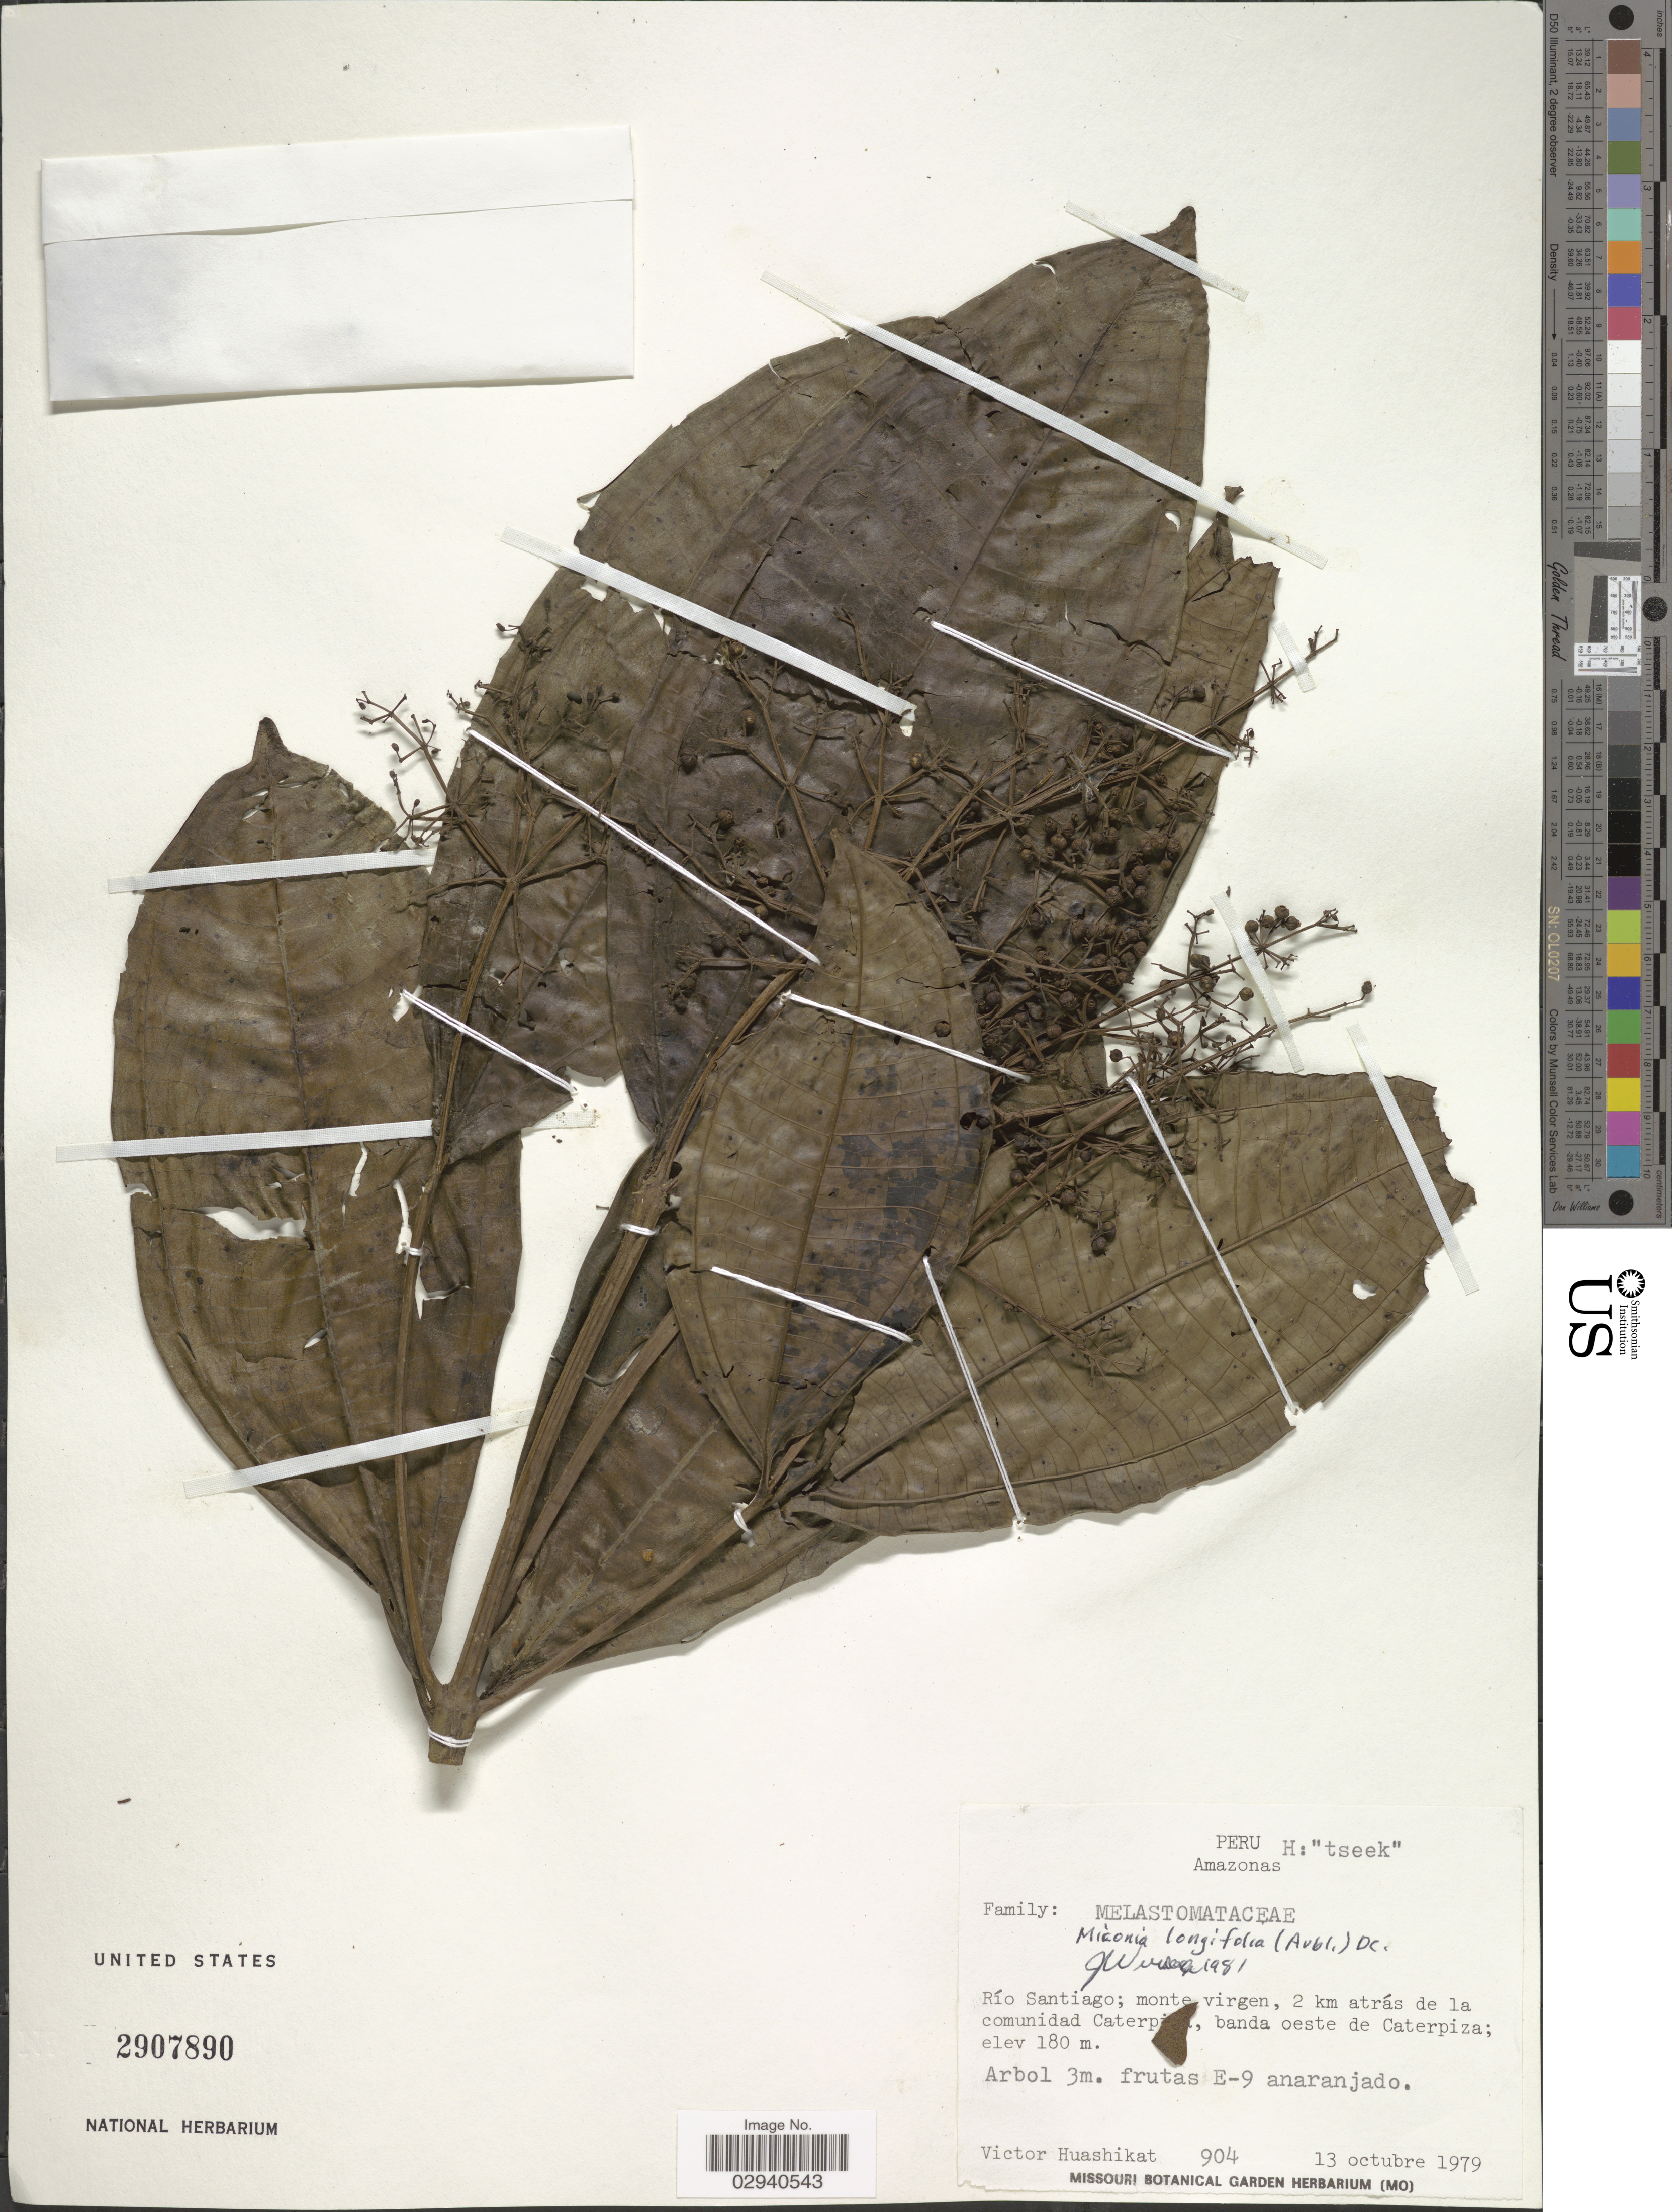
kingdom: Plantae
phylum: Tracheophyta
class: Magnoliopsida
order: Myrtales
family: Melastomataceae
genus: Miconia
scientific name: Miconia longifolia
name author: (Aubl.) DC.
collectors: V. Huashikat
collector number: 904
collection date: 1979-10-13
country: Peru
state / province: Amazonas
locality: Río Santiago; monte virgen, 2 km atrás de la comunidad Caterpiza, banda oeste de Caterpiza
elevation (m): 180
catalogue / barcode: US 2907890